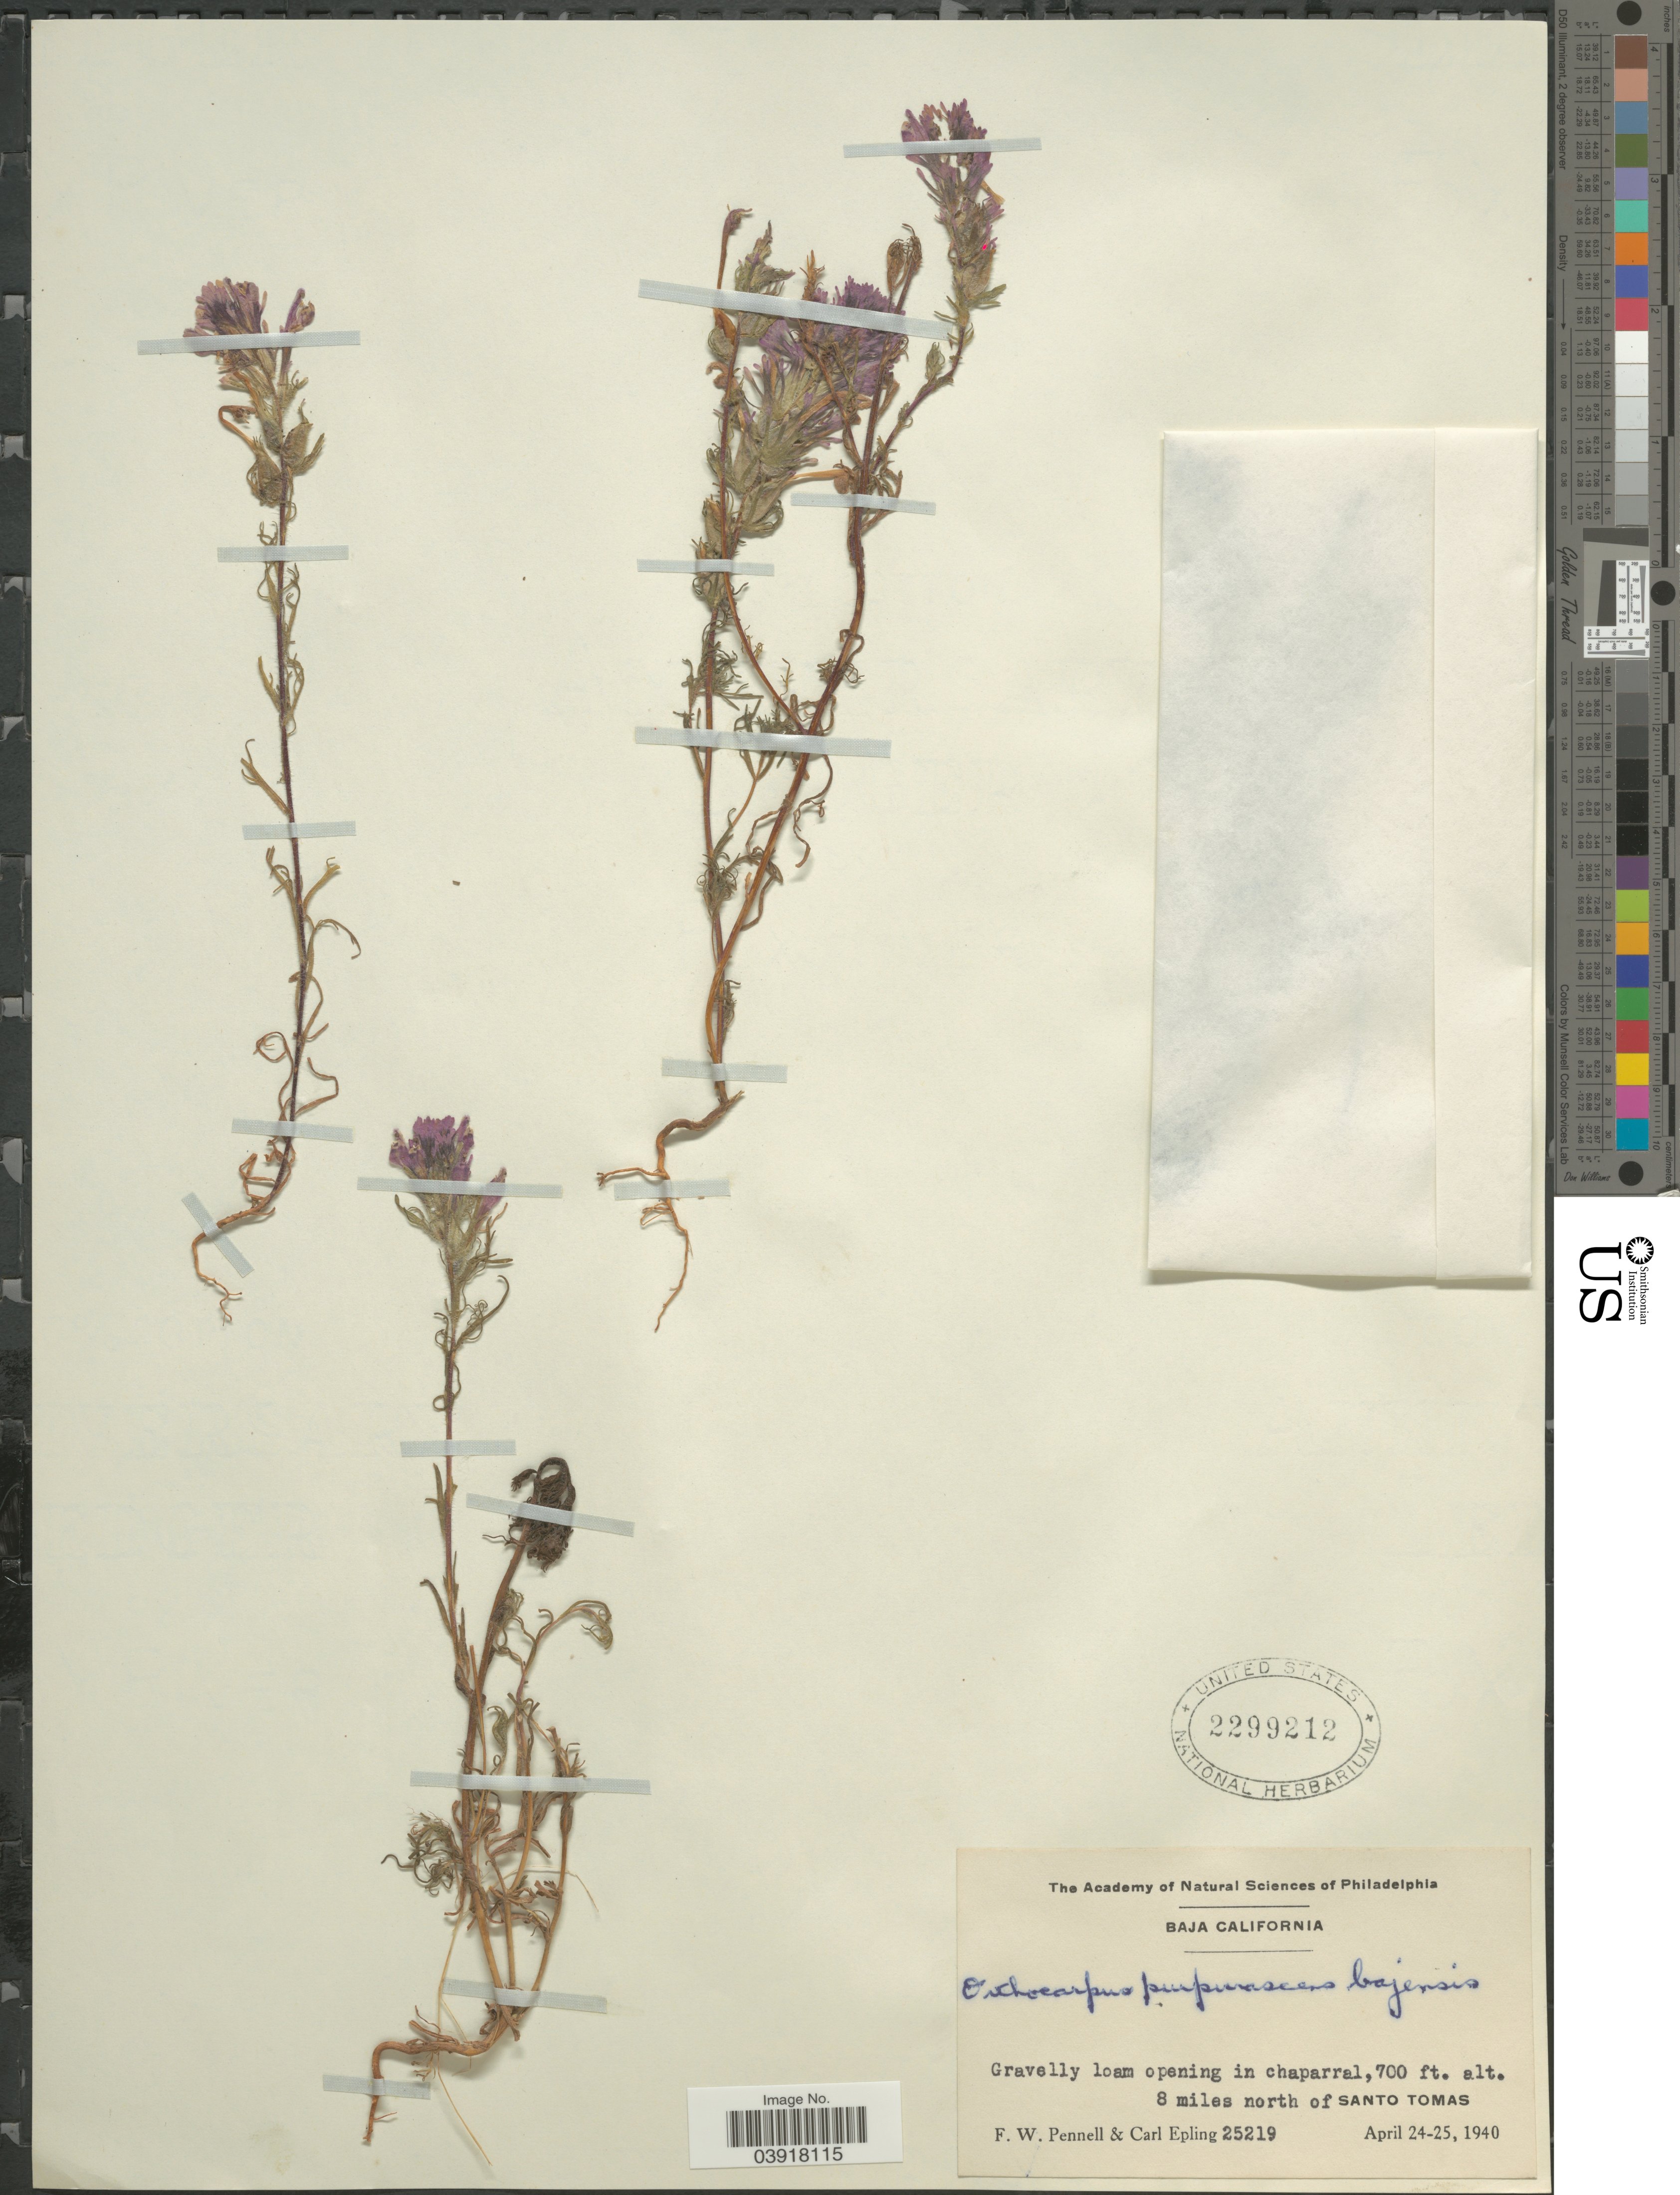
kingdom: Plantae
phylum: Tracheophyta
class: Magnoliopsida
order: Lamiales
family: Orobanchaceae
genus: Orthocarpus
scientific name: Orthocarpus purpurascens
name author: Benth.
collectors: F. W. Pennell & C. C. Epling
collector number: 25219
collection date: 1940-04-24/1940-04-25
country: Mexico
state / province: Baja California Norte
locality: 8 miles north of Santo Tomas.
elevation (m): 213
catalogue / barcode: US 2299212